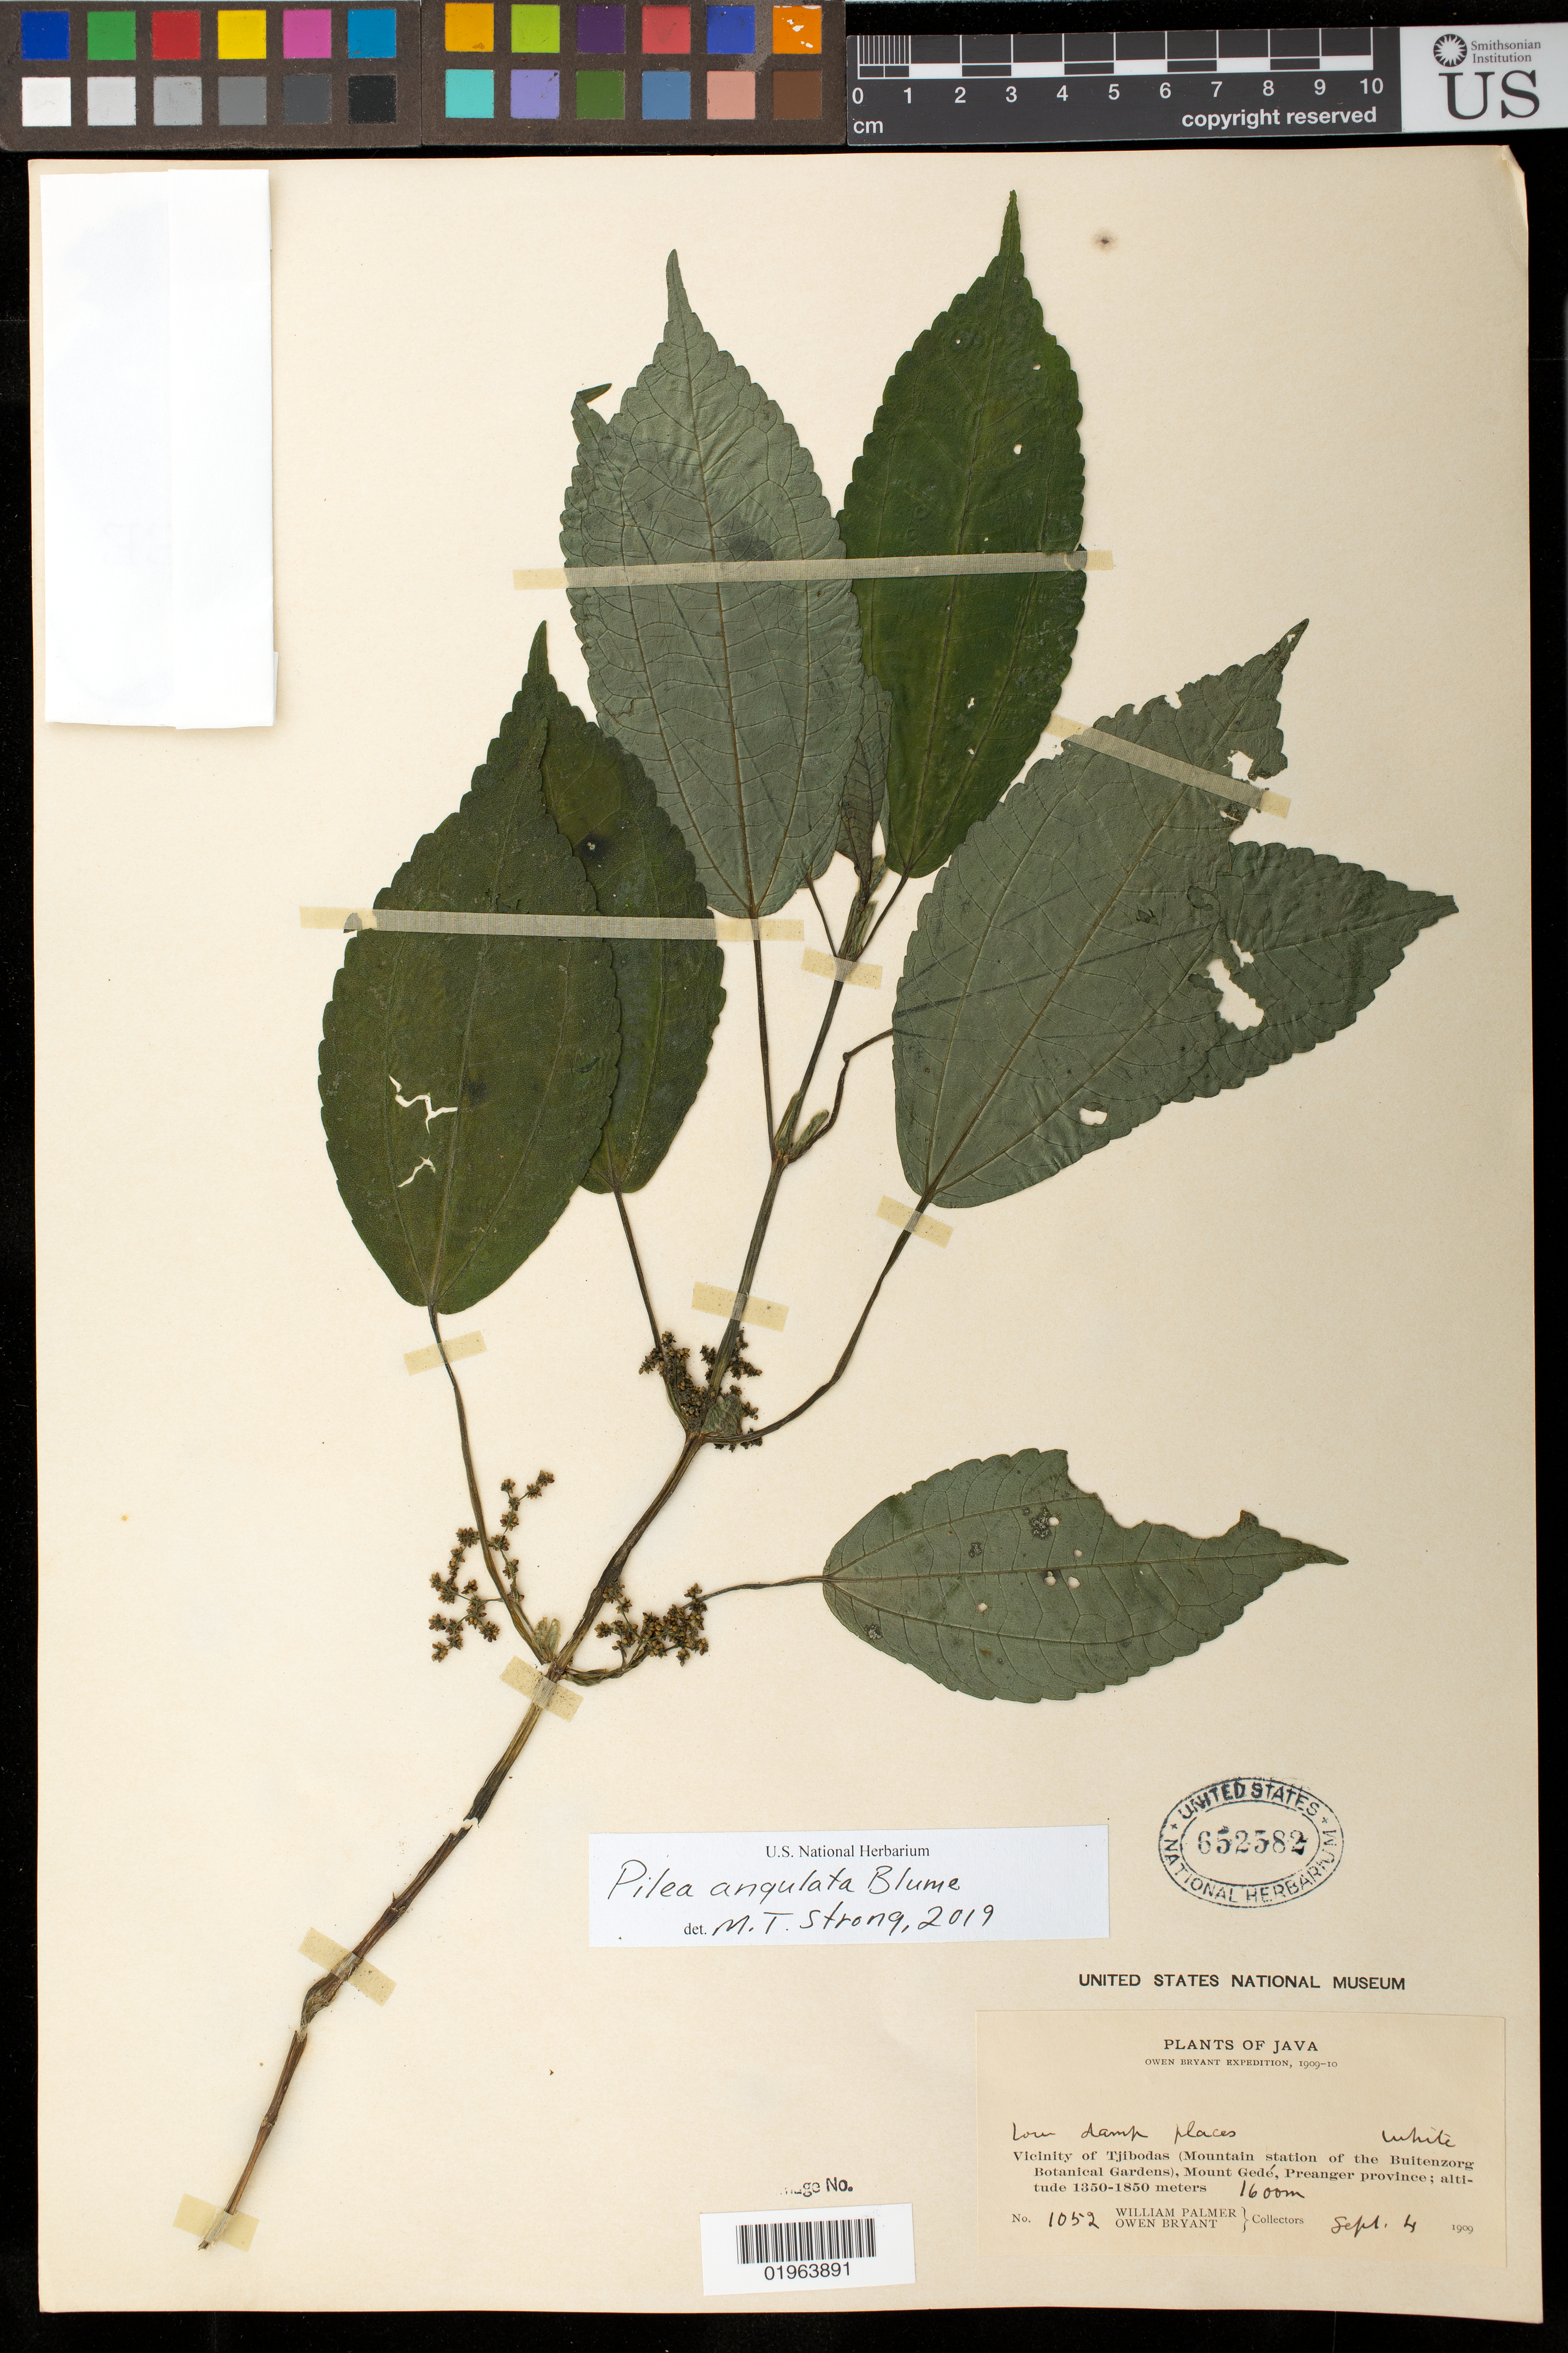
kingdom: Plantae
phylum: Tracheophyta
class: Magnoliopsida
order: Rosales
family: Urticaceae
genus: Pilea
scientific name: Pilea angulata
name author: Blume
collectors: W. Palmer & O. Bryant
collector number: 1052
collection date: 1909-09-04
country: Indonesia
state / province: Java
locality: Vicinity of Tjibodas (Mountain station of the Buitenzorg Botanical Gardens), Mount Gedé, Preanger province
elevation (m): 1350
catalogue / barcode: US 652582